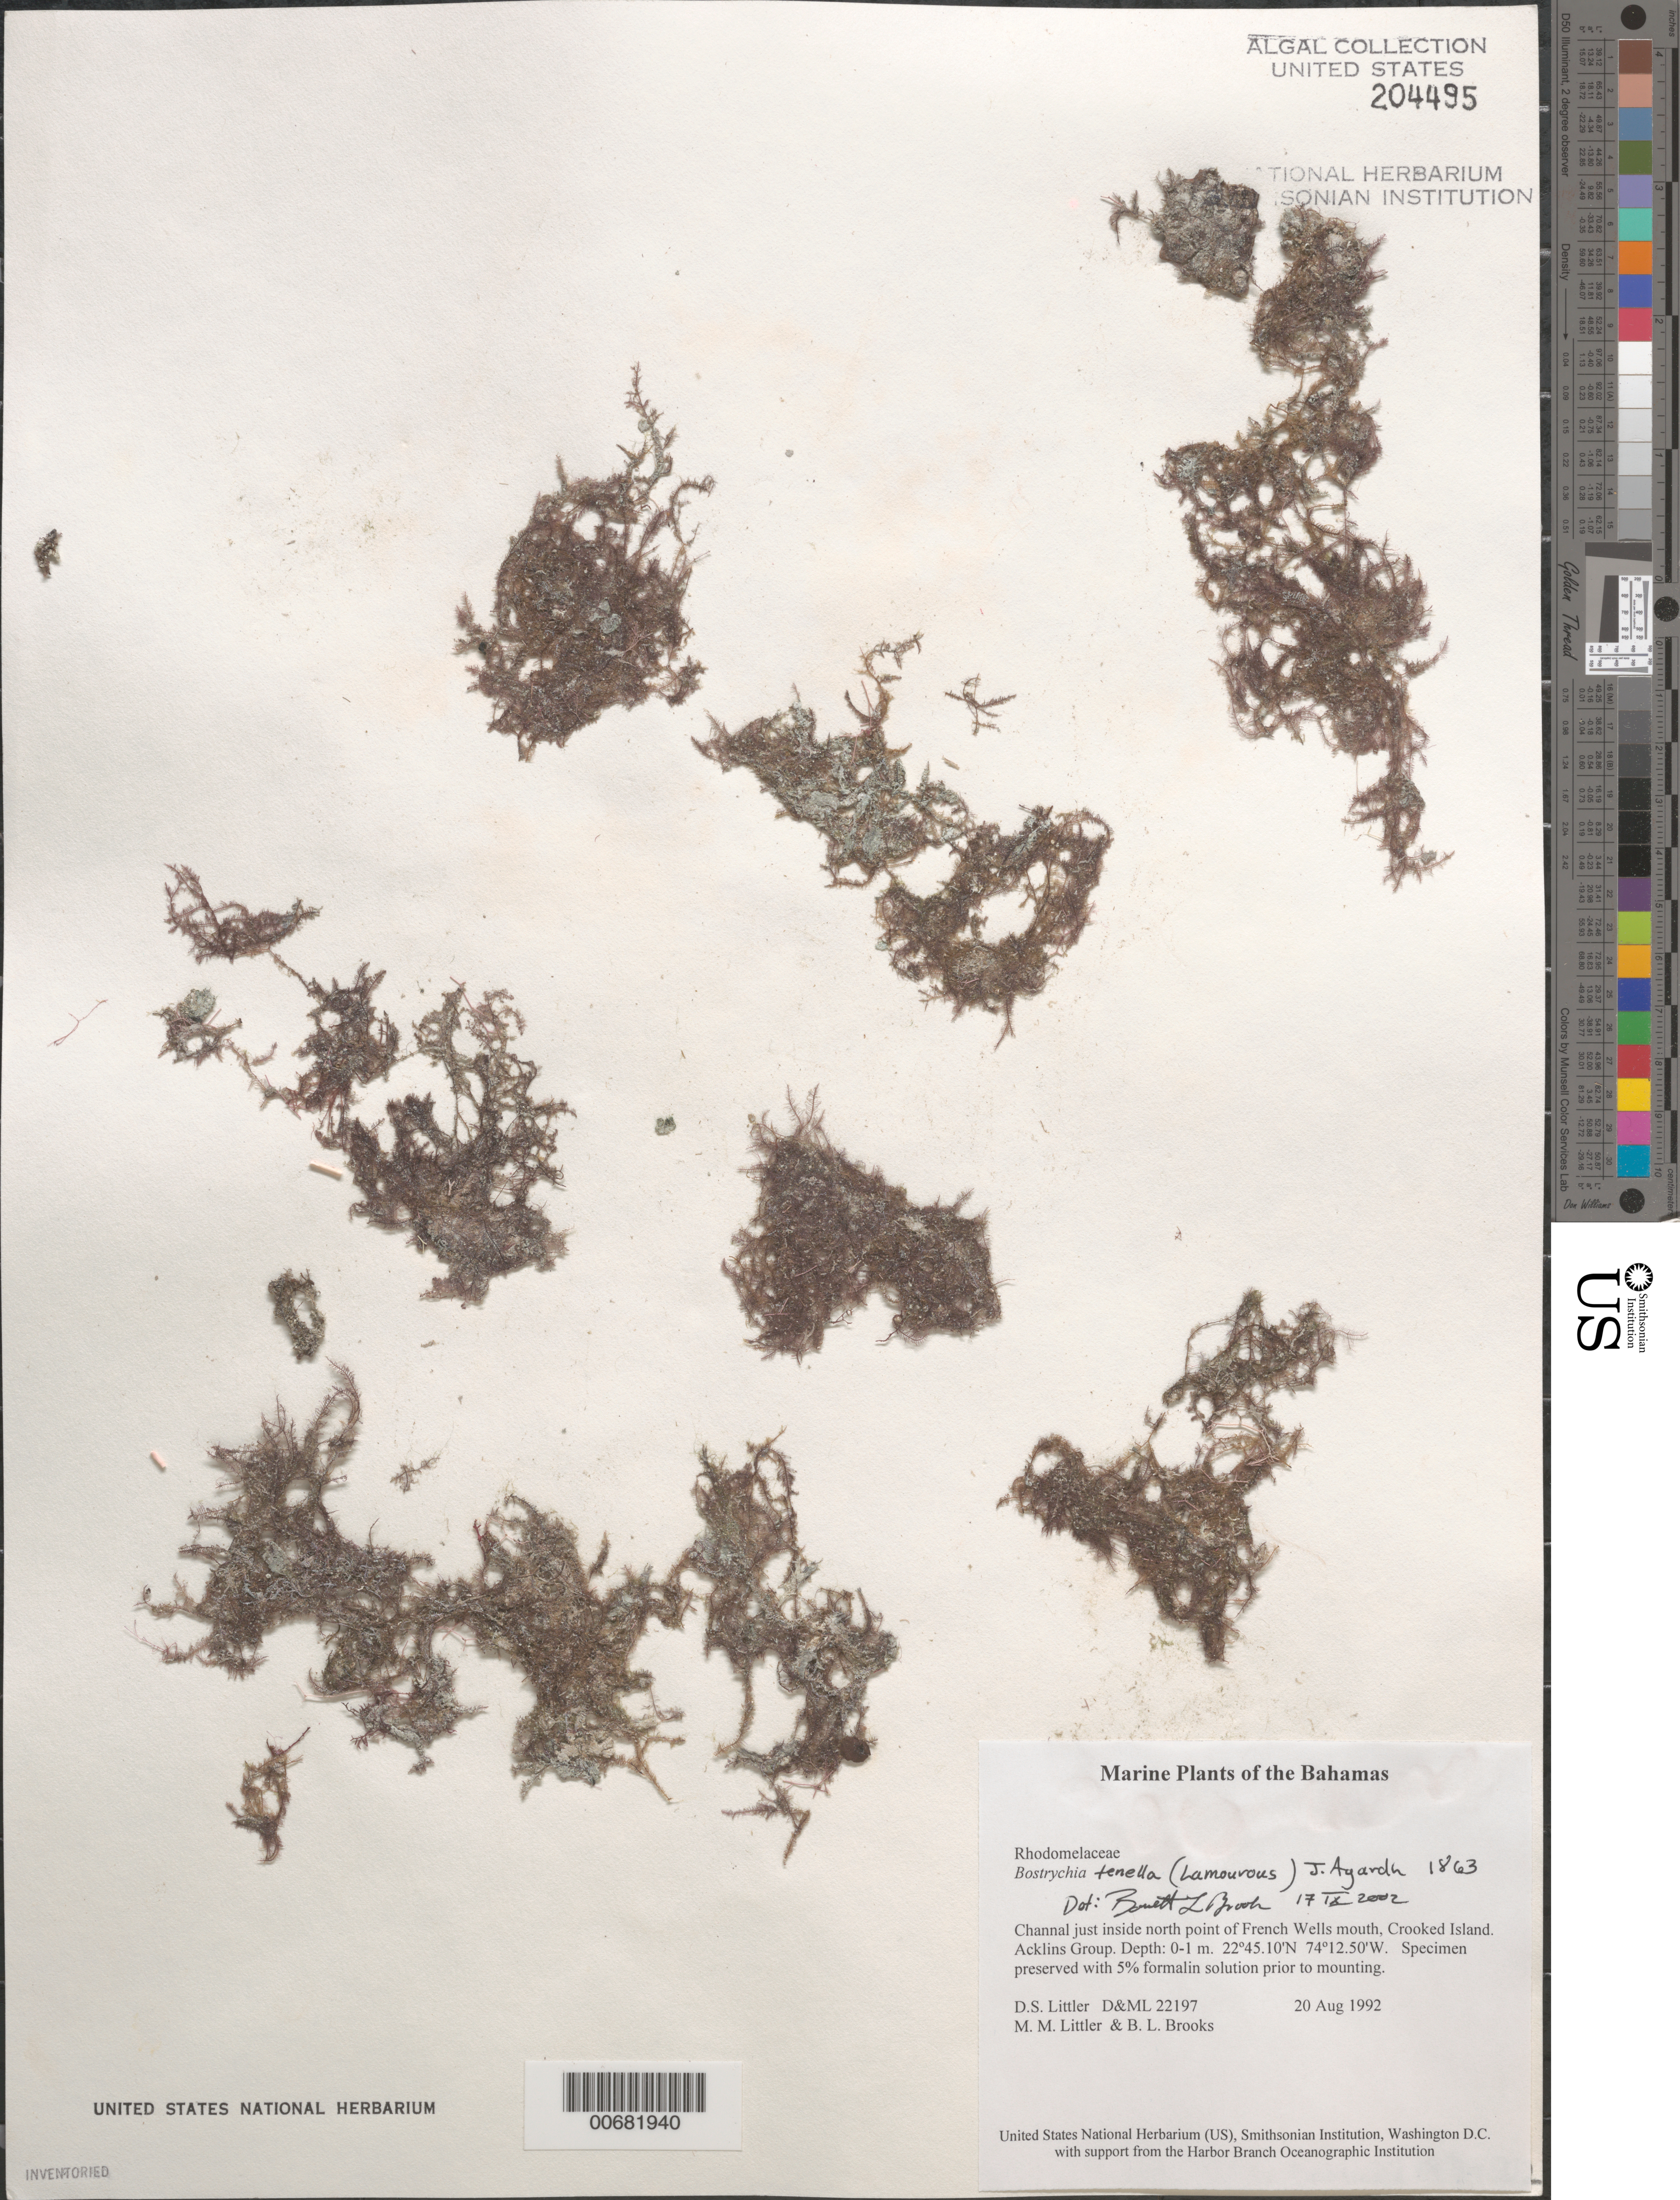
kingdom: Plantae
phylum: Rhodophyta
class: Florideophyceae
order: Ceramiales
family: Rhodomelaceae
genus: Bostrychia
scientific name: Bostrychia tenella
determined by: Brooks, B. L., (BOT), Smithsonian Institution - National Museum of Natural History (UNITED STATES)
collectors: D. S. Littler, M. M. Littler & B. Brooks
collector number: D&ML 22197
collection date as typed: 20 Aug 1992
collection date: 1992-08-20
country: Bahamas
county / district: Crooked Island District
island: Crooked Island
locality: Channel just inside north point of French Wells mouth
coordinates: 22 45.10' N, 74 12.50' W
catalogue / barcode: US 204495